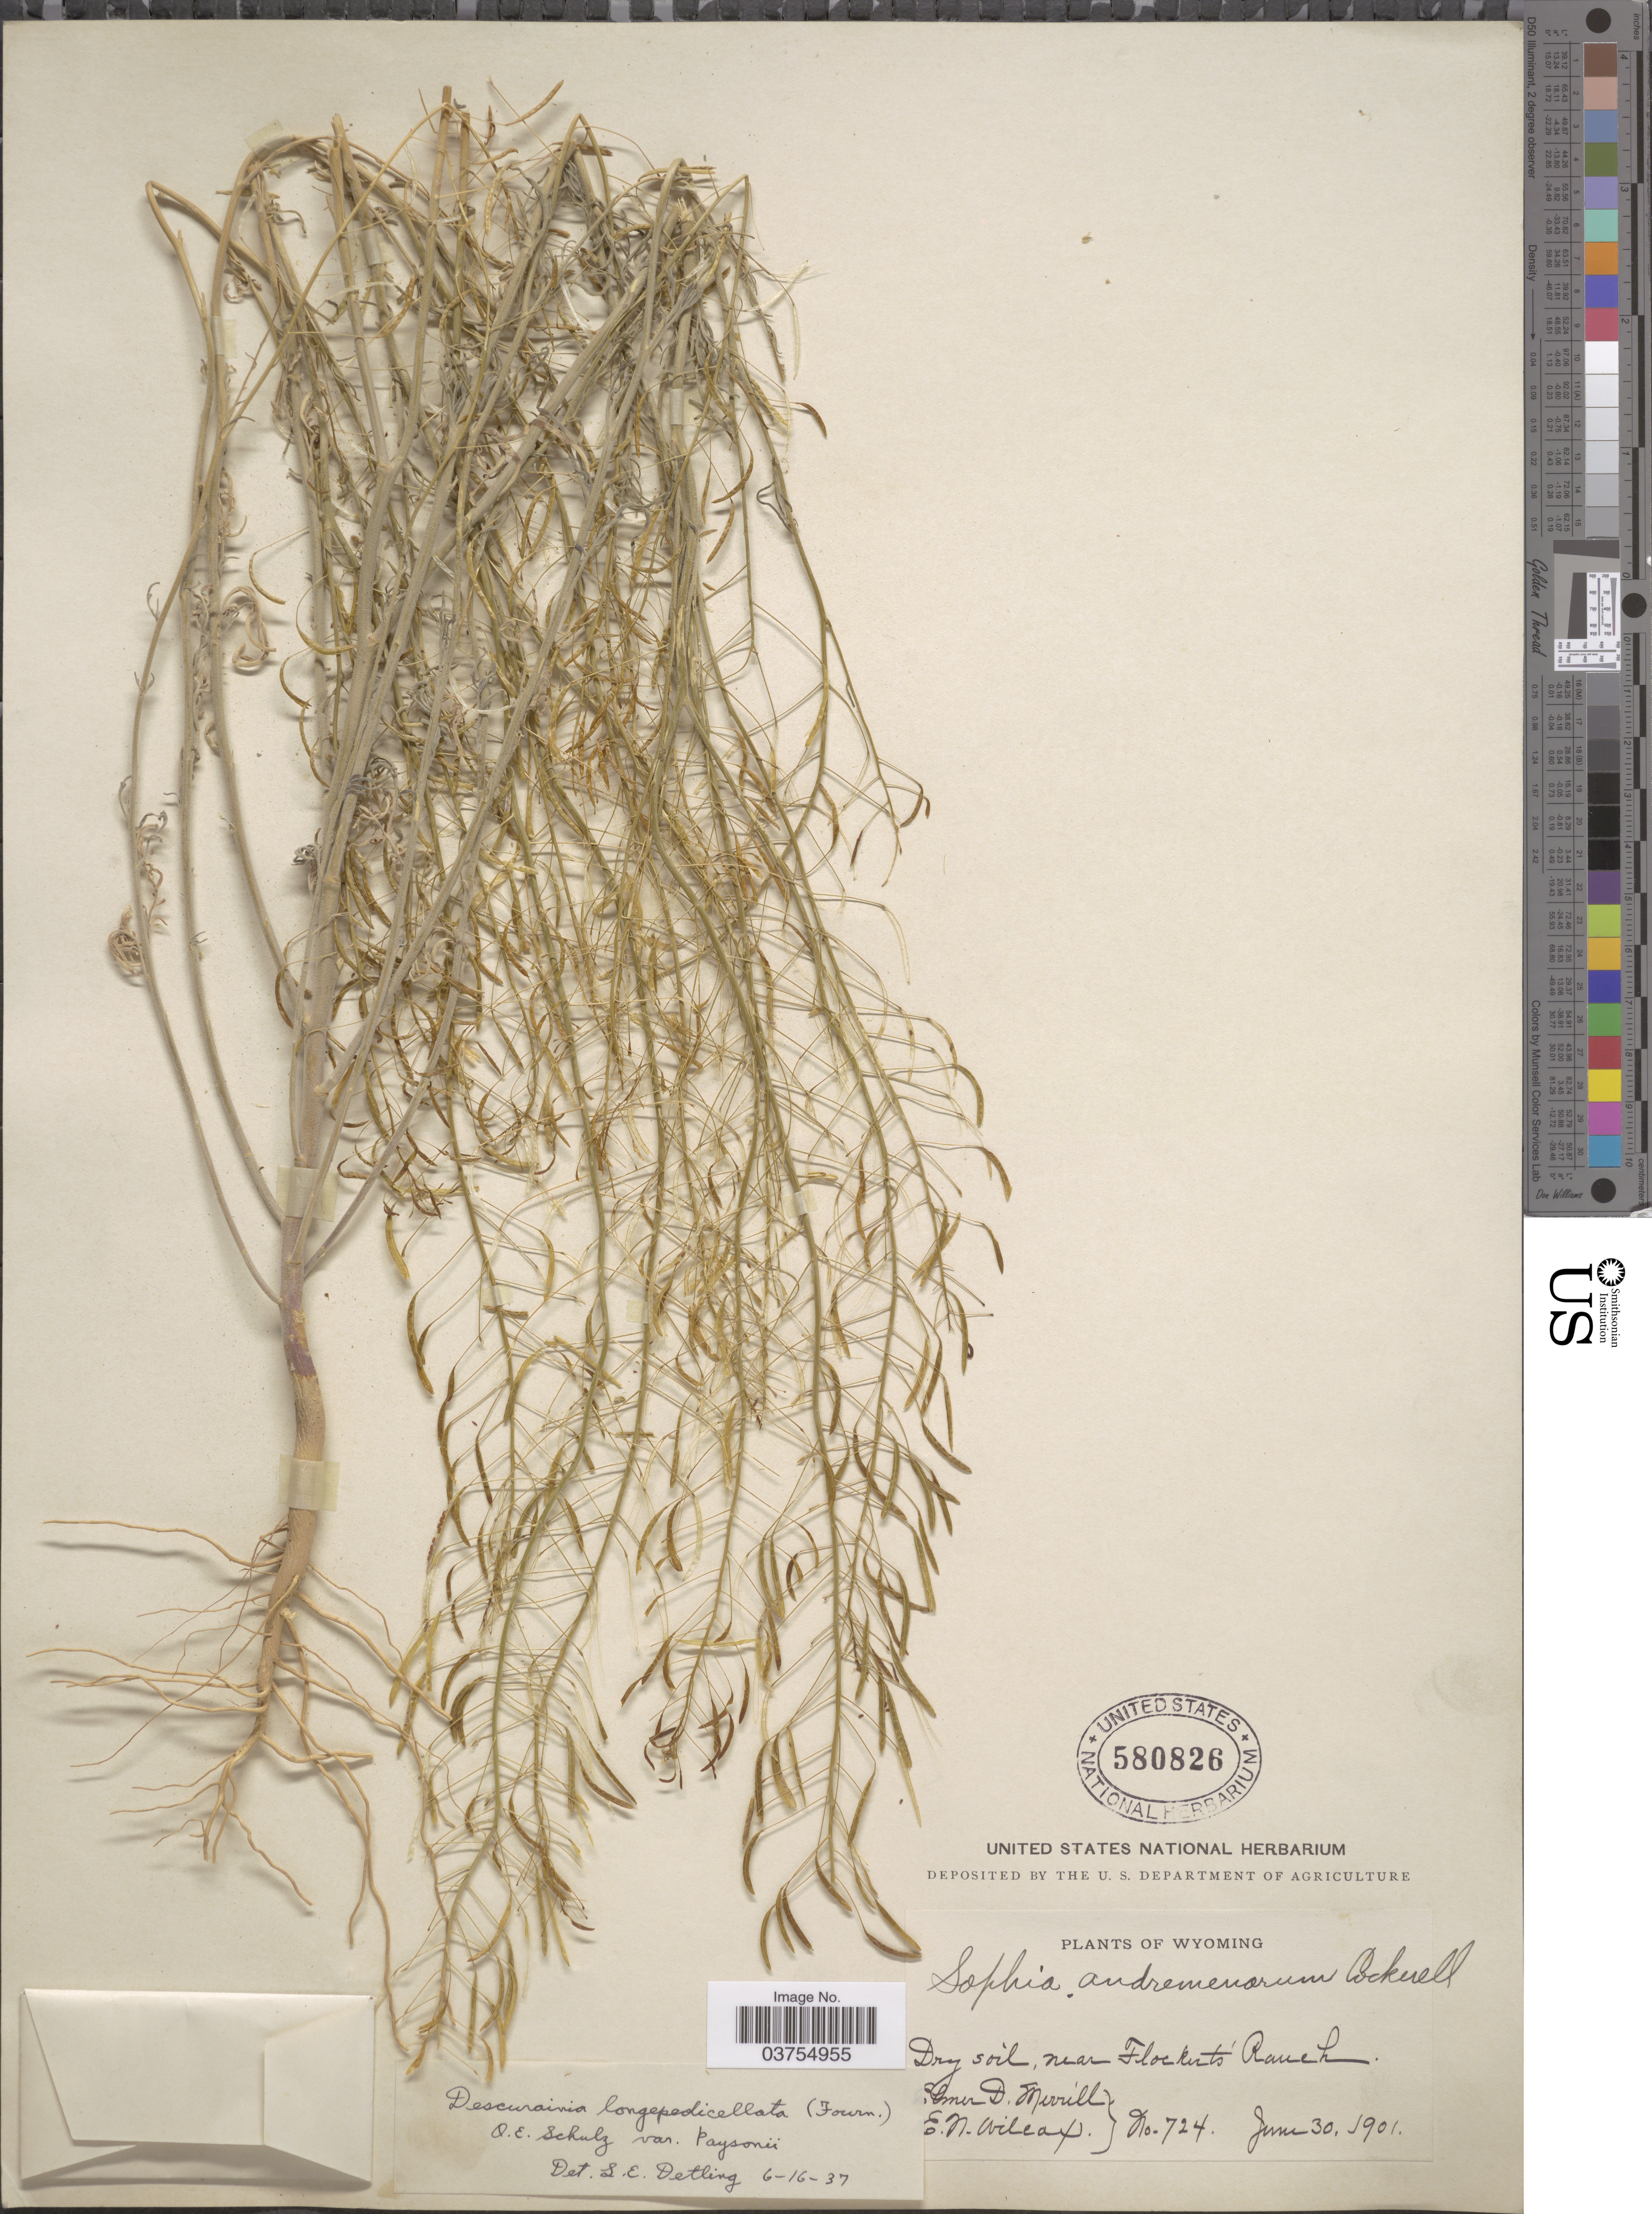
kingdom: Plantae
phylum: Tracheophyta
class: Magnoliopsida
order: Brassicales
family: Brassicaceae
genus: Descurainia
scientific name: Descurainia pinnata subsp. paysonii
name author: (C.A. Mey.) Detling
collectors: E. D. Merrill & E. Wilcox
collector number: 724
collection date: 1901-06-30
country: United States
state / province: Wyoming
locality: Dry soil, near Flockert's Ranch.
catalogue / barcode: US 580826